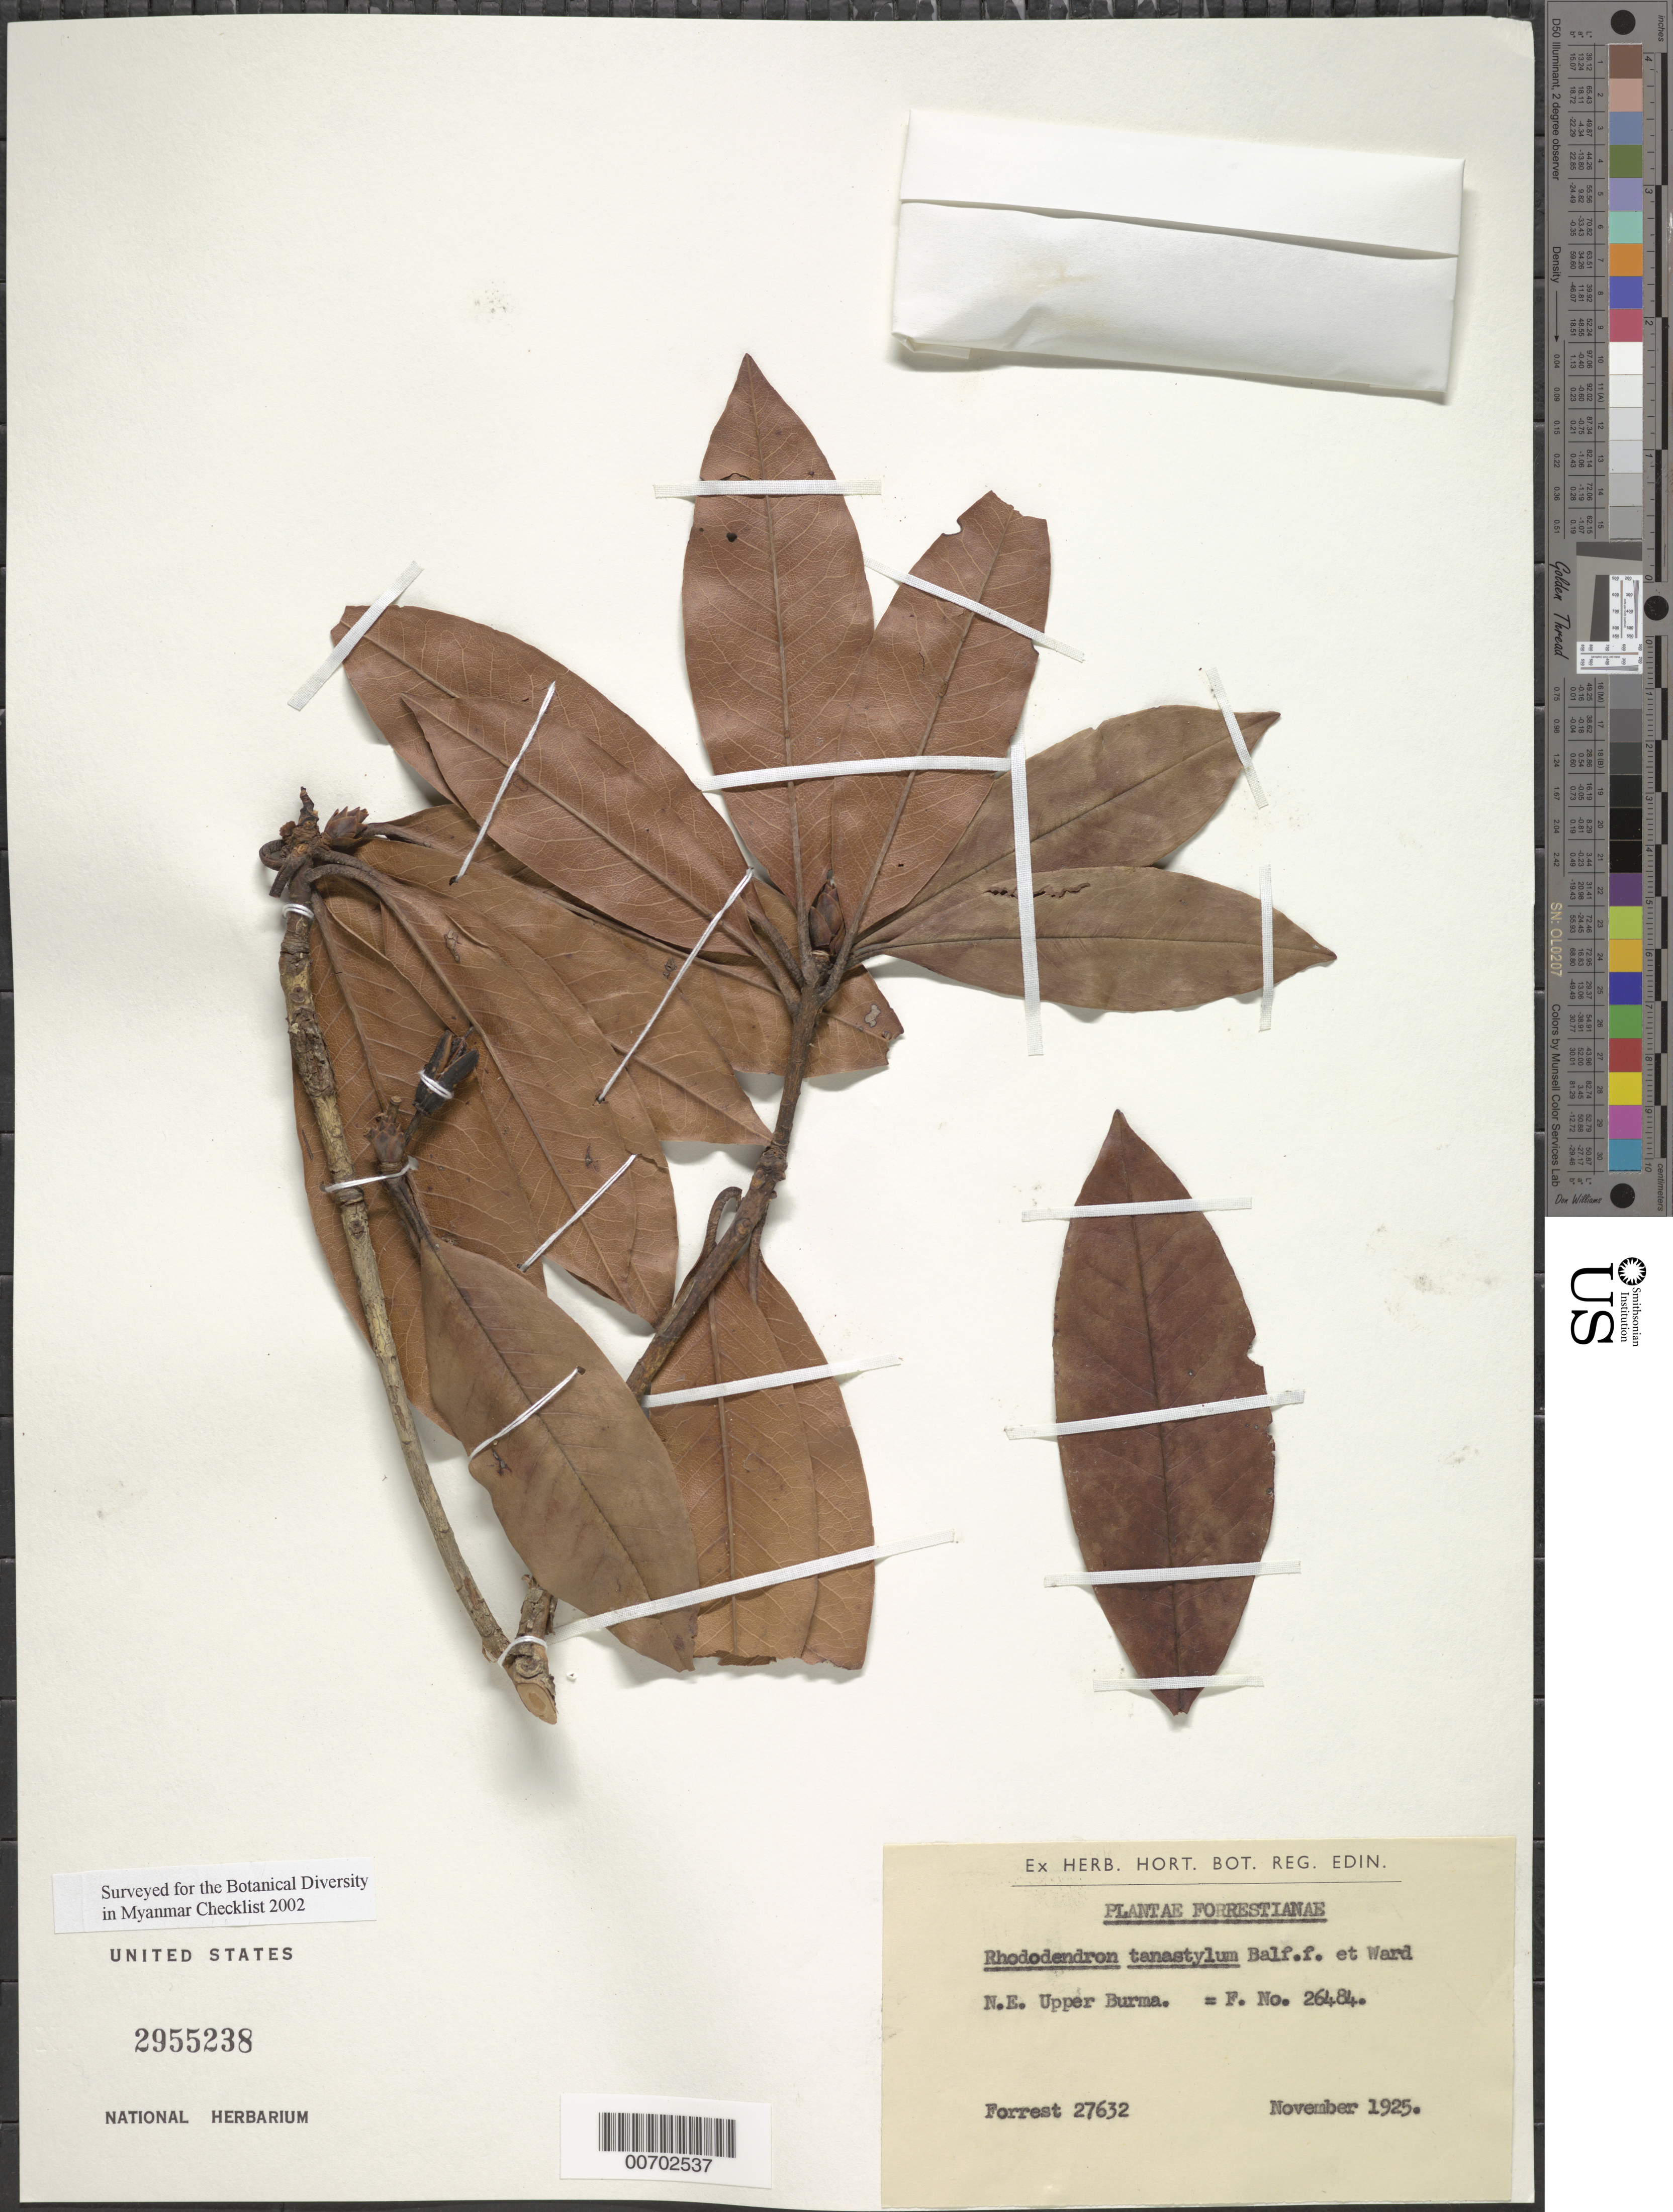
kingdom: Plantae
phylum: Tracheophyta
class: Magnoliopsida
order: Ericales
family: Ericaceae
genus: Rhododendron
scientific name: Rhododendron tanastylum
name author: Balf. f. & Kingdon-Ward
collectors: G. Forrest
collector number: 27632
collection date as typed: Nov 1925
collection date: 1925-11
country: Myanmar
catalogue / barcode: US 2955238